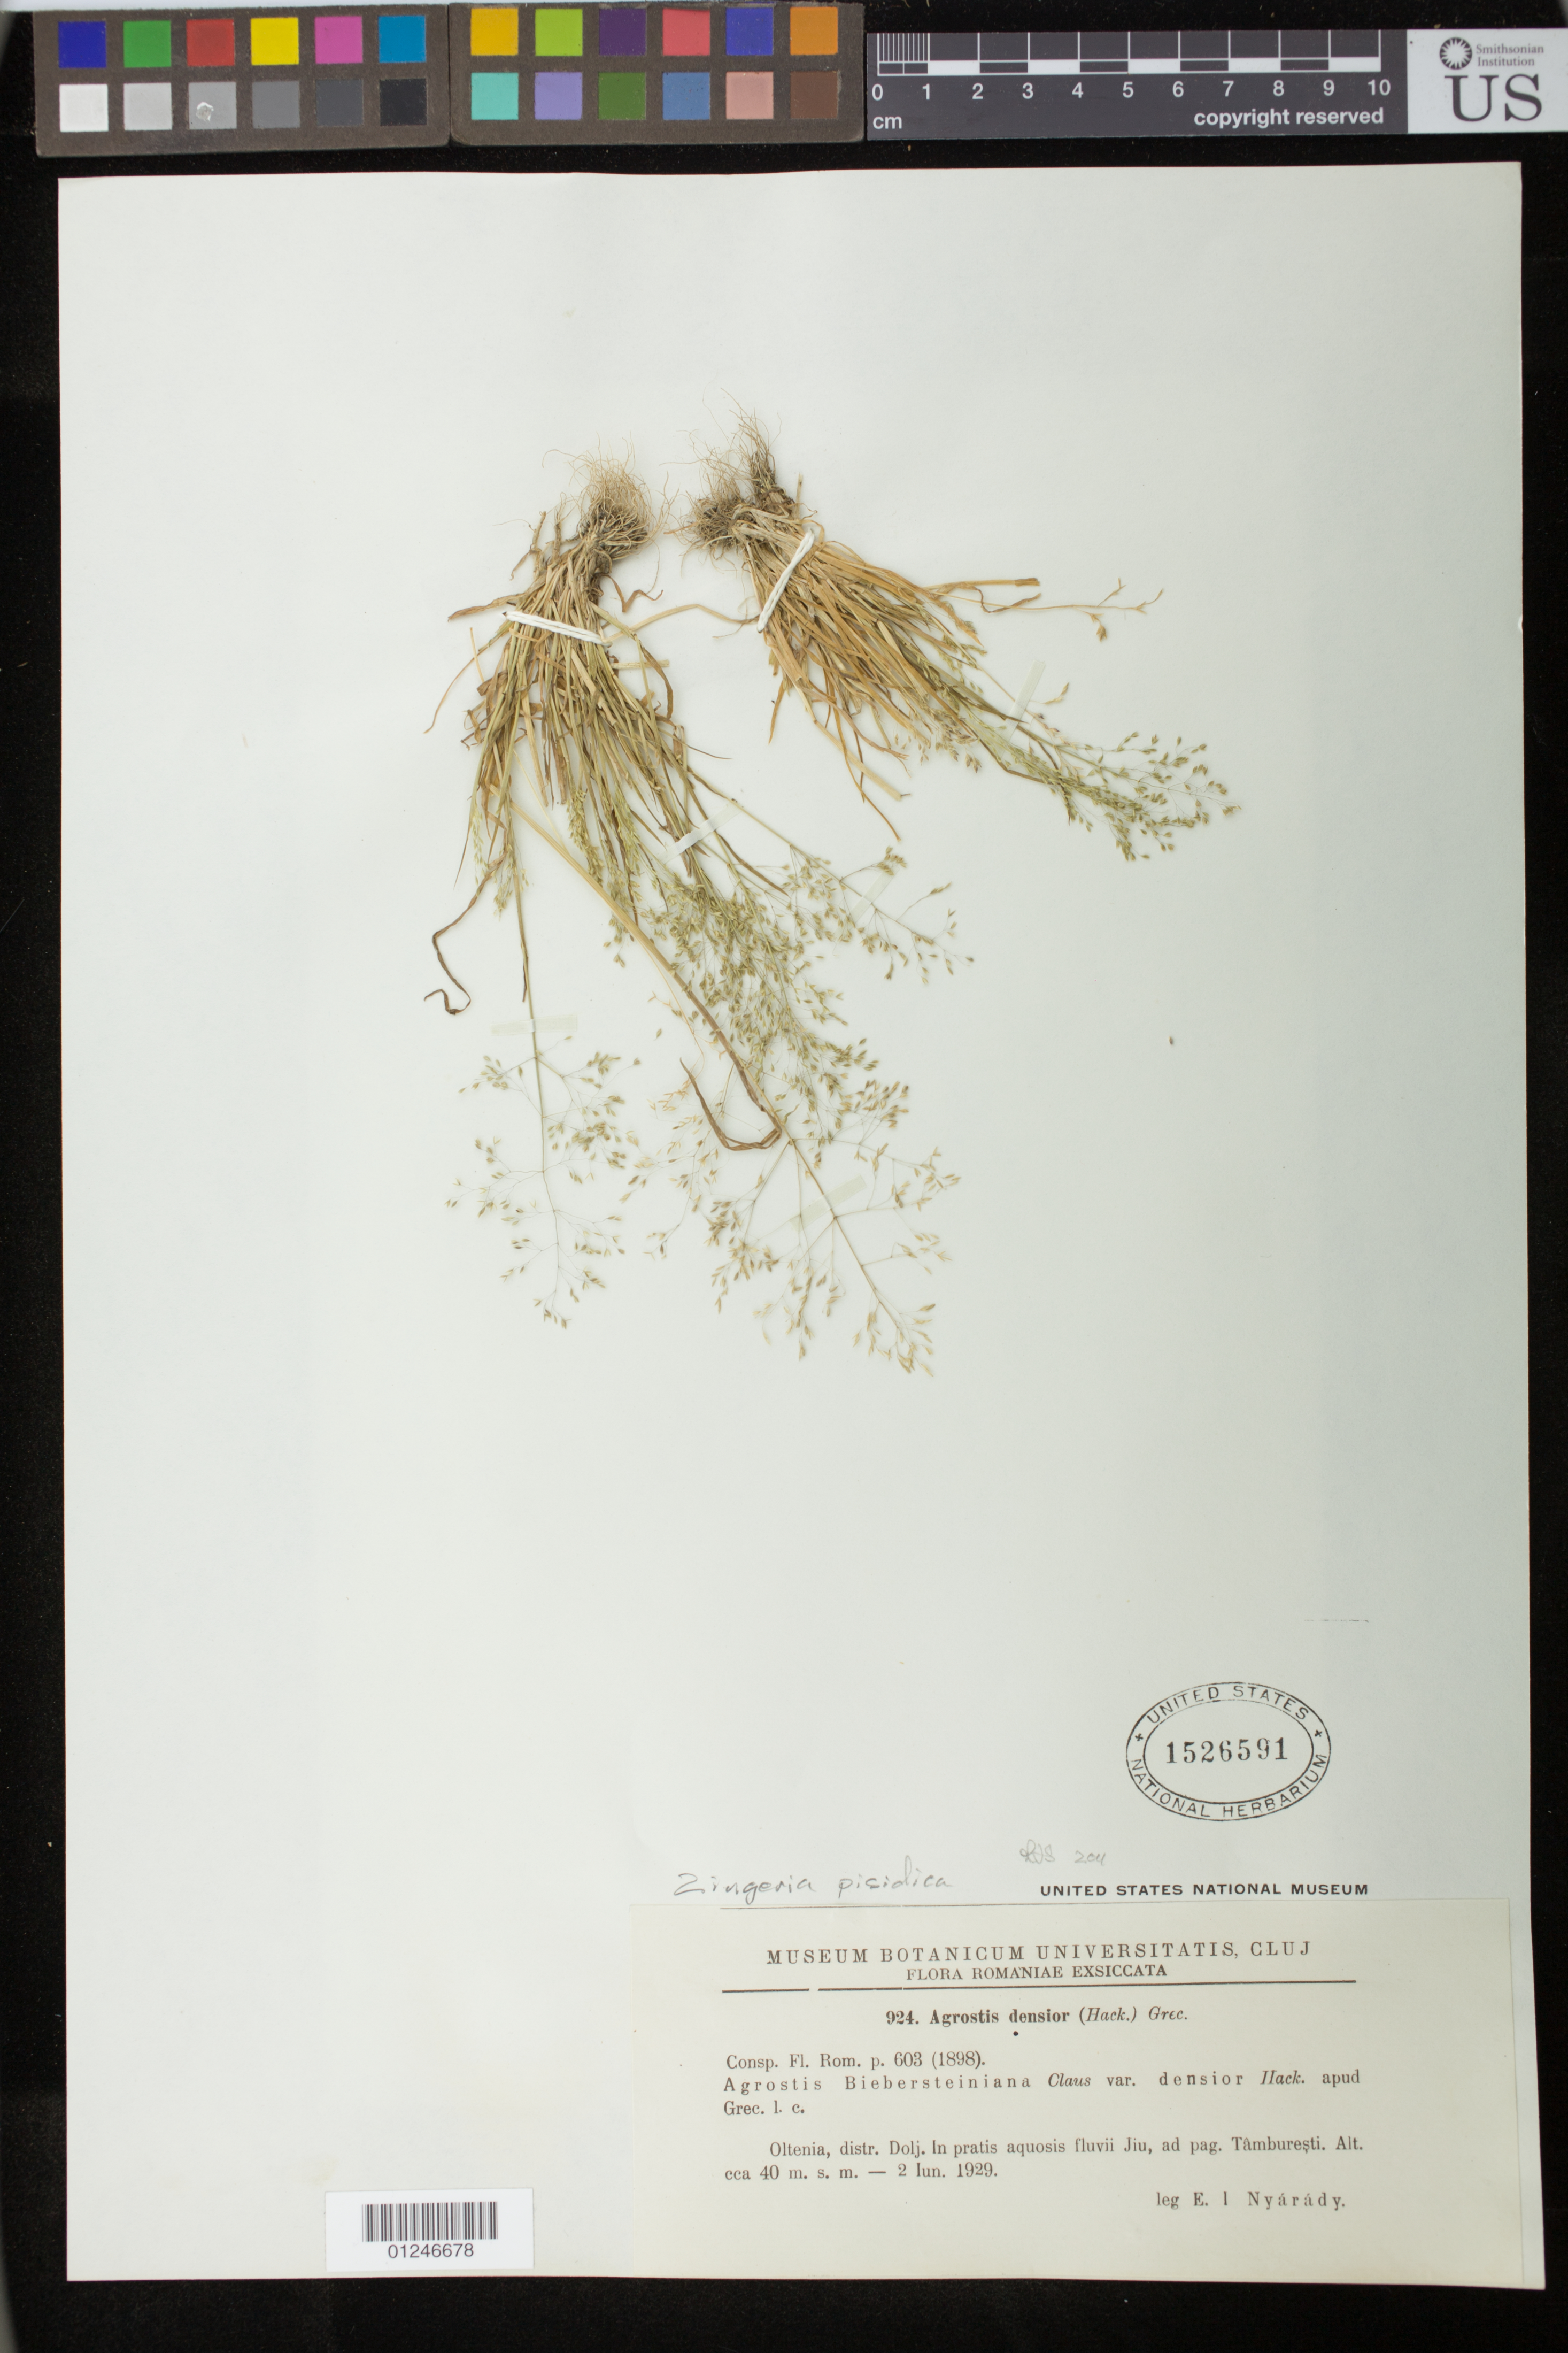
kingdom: Plantae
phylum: Tracheophyta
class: Liliopsida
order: Poales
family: Poaceae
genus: Zingeria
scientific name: Zingeria densior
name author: (Hack. ex Grecescu) Chrtek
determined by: Soreng, R. J.; Paszko, B.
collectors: E. Nyarady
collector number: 924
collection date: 1929-06-02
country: Romania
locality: Oltenia, distr. Dolj. In partis subhumidis fluvii Jiu, prope pagum Tamburesti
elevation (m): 40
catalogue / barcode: US 1526591